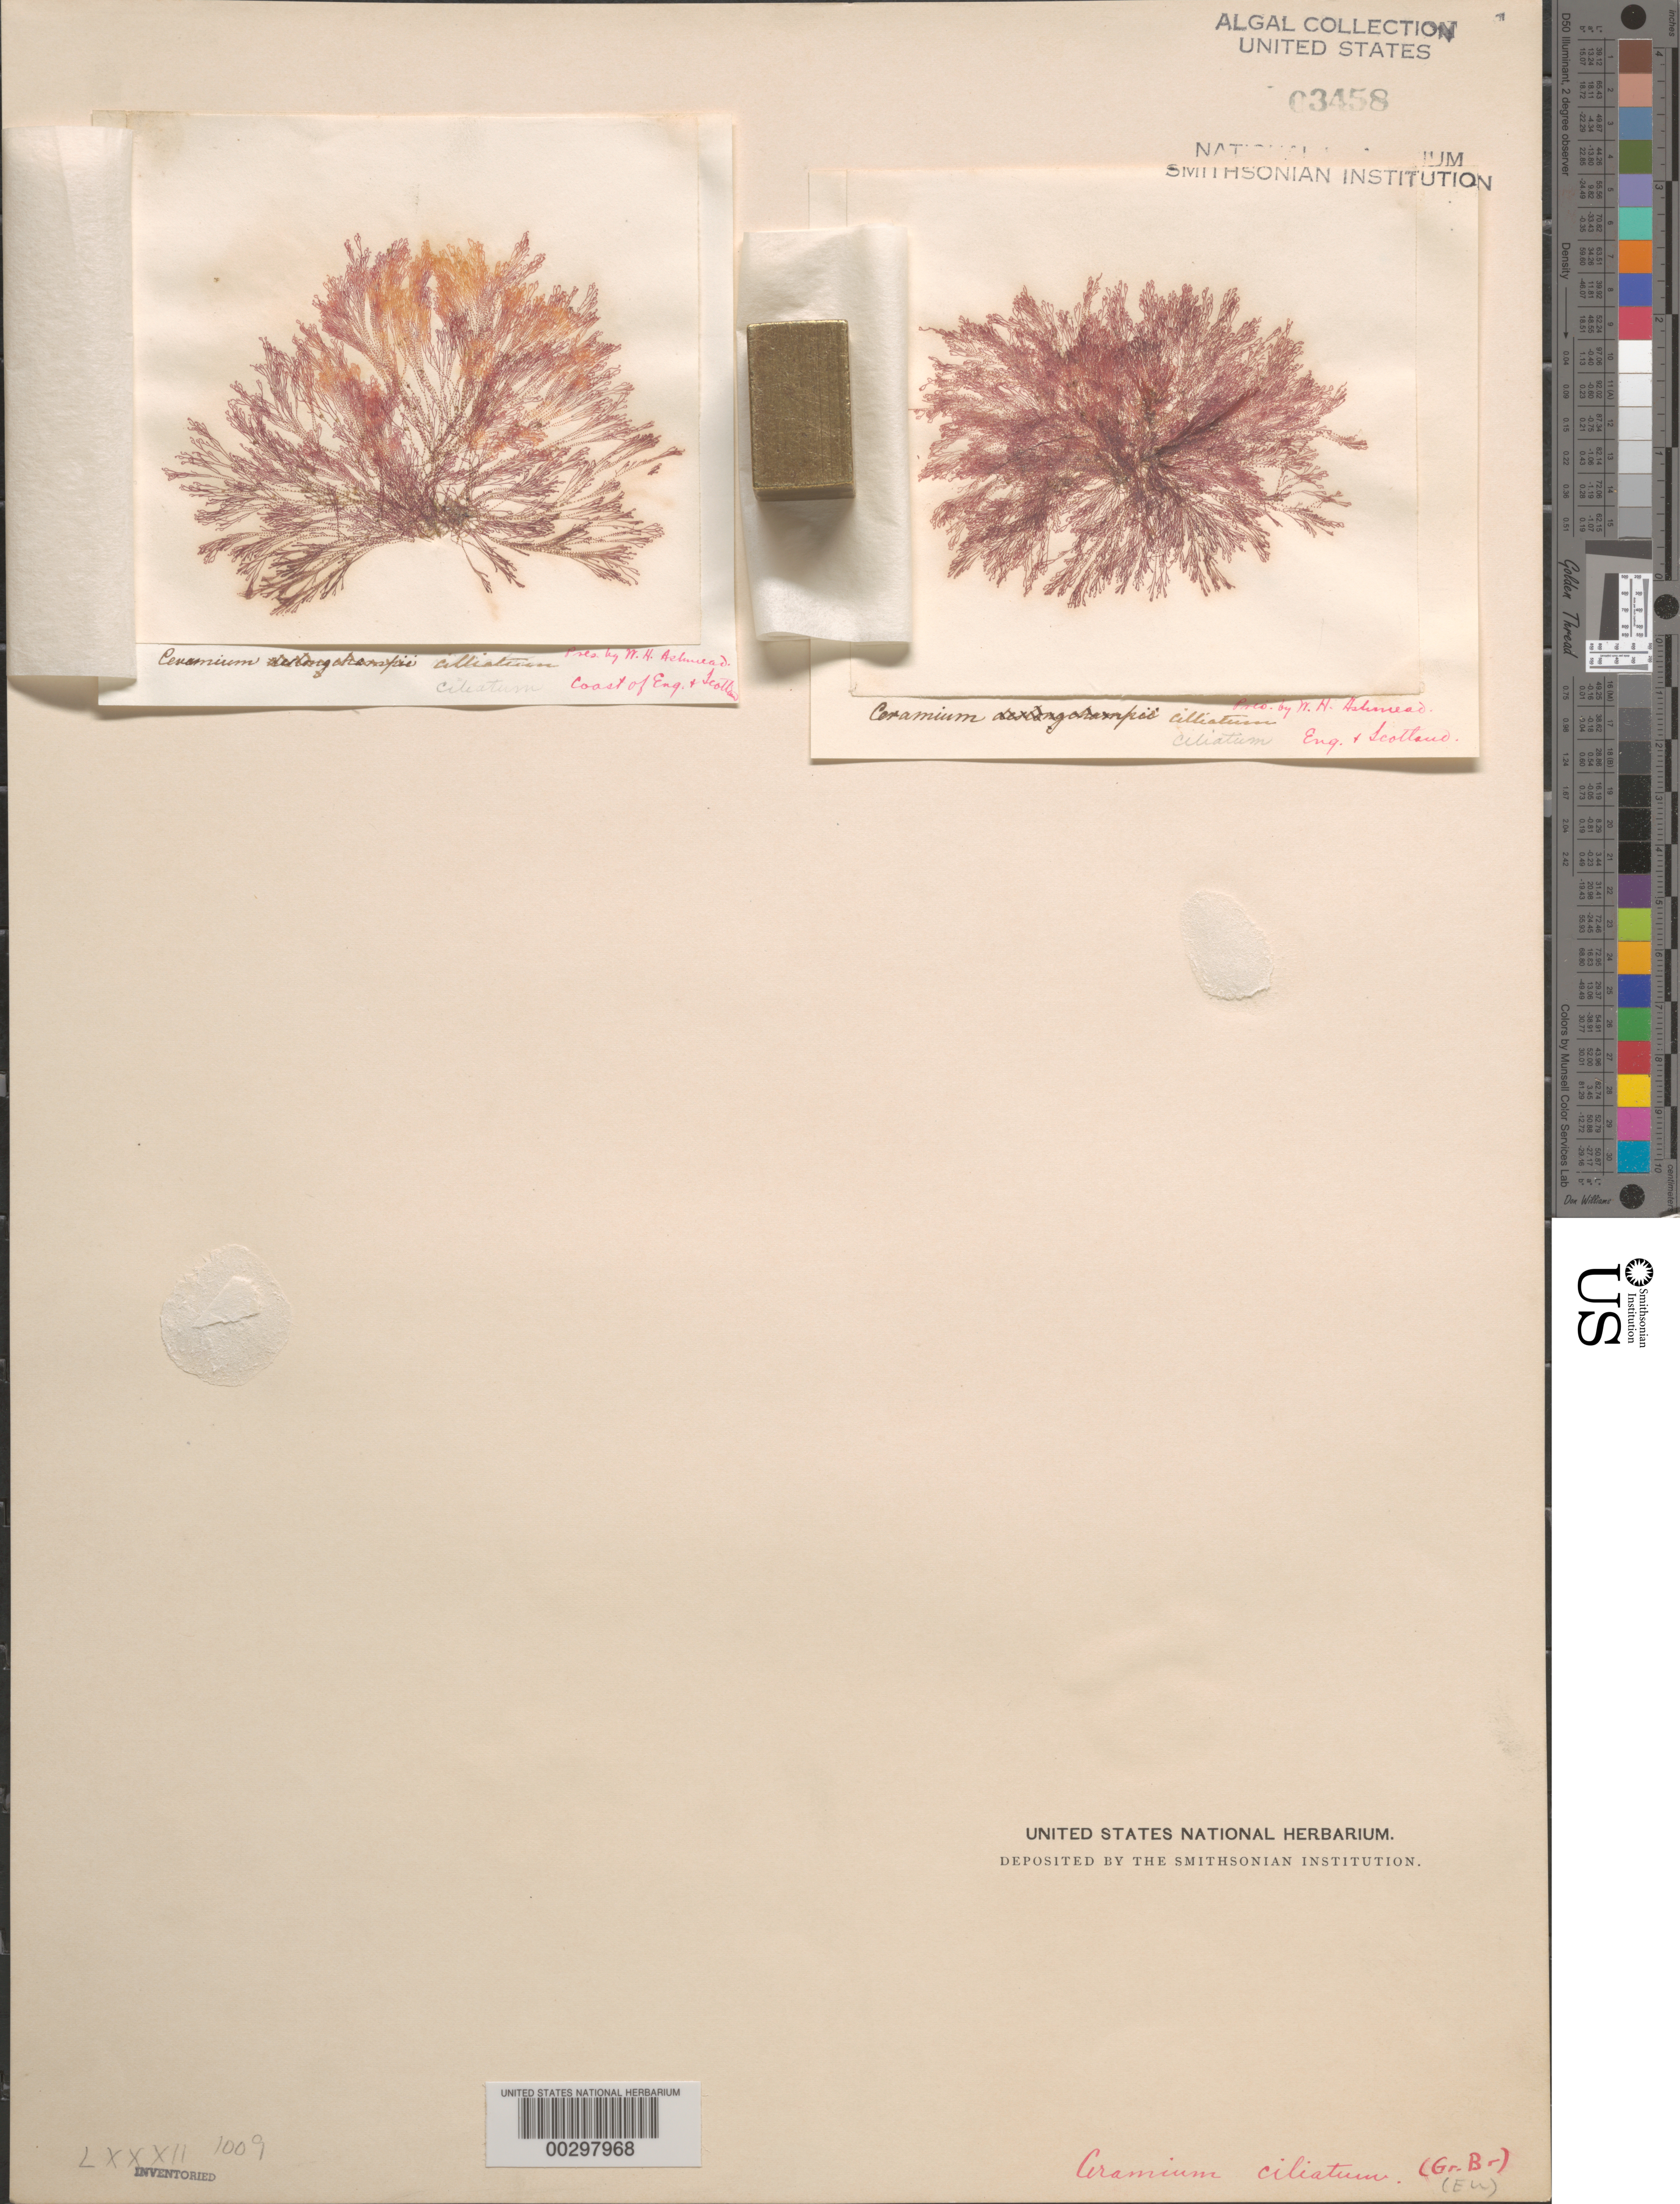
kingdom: Plantae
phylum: Rhodophyta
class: Florideophyceae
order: Ceramiales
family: Ceramiaceae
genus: Ceramium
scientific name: Ceramium ciliatum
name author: (J. Ellis) Ducluzeau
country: United Kingdom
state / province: England / Scotland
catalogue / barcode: US 3458